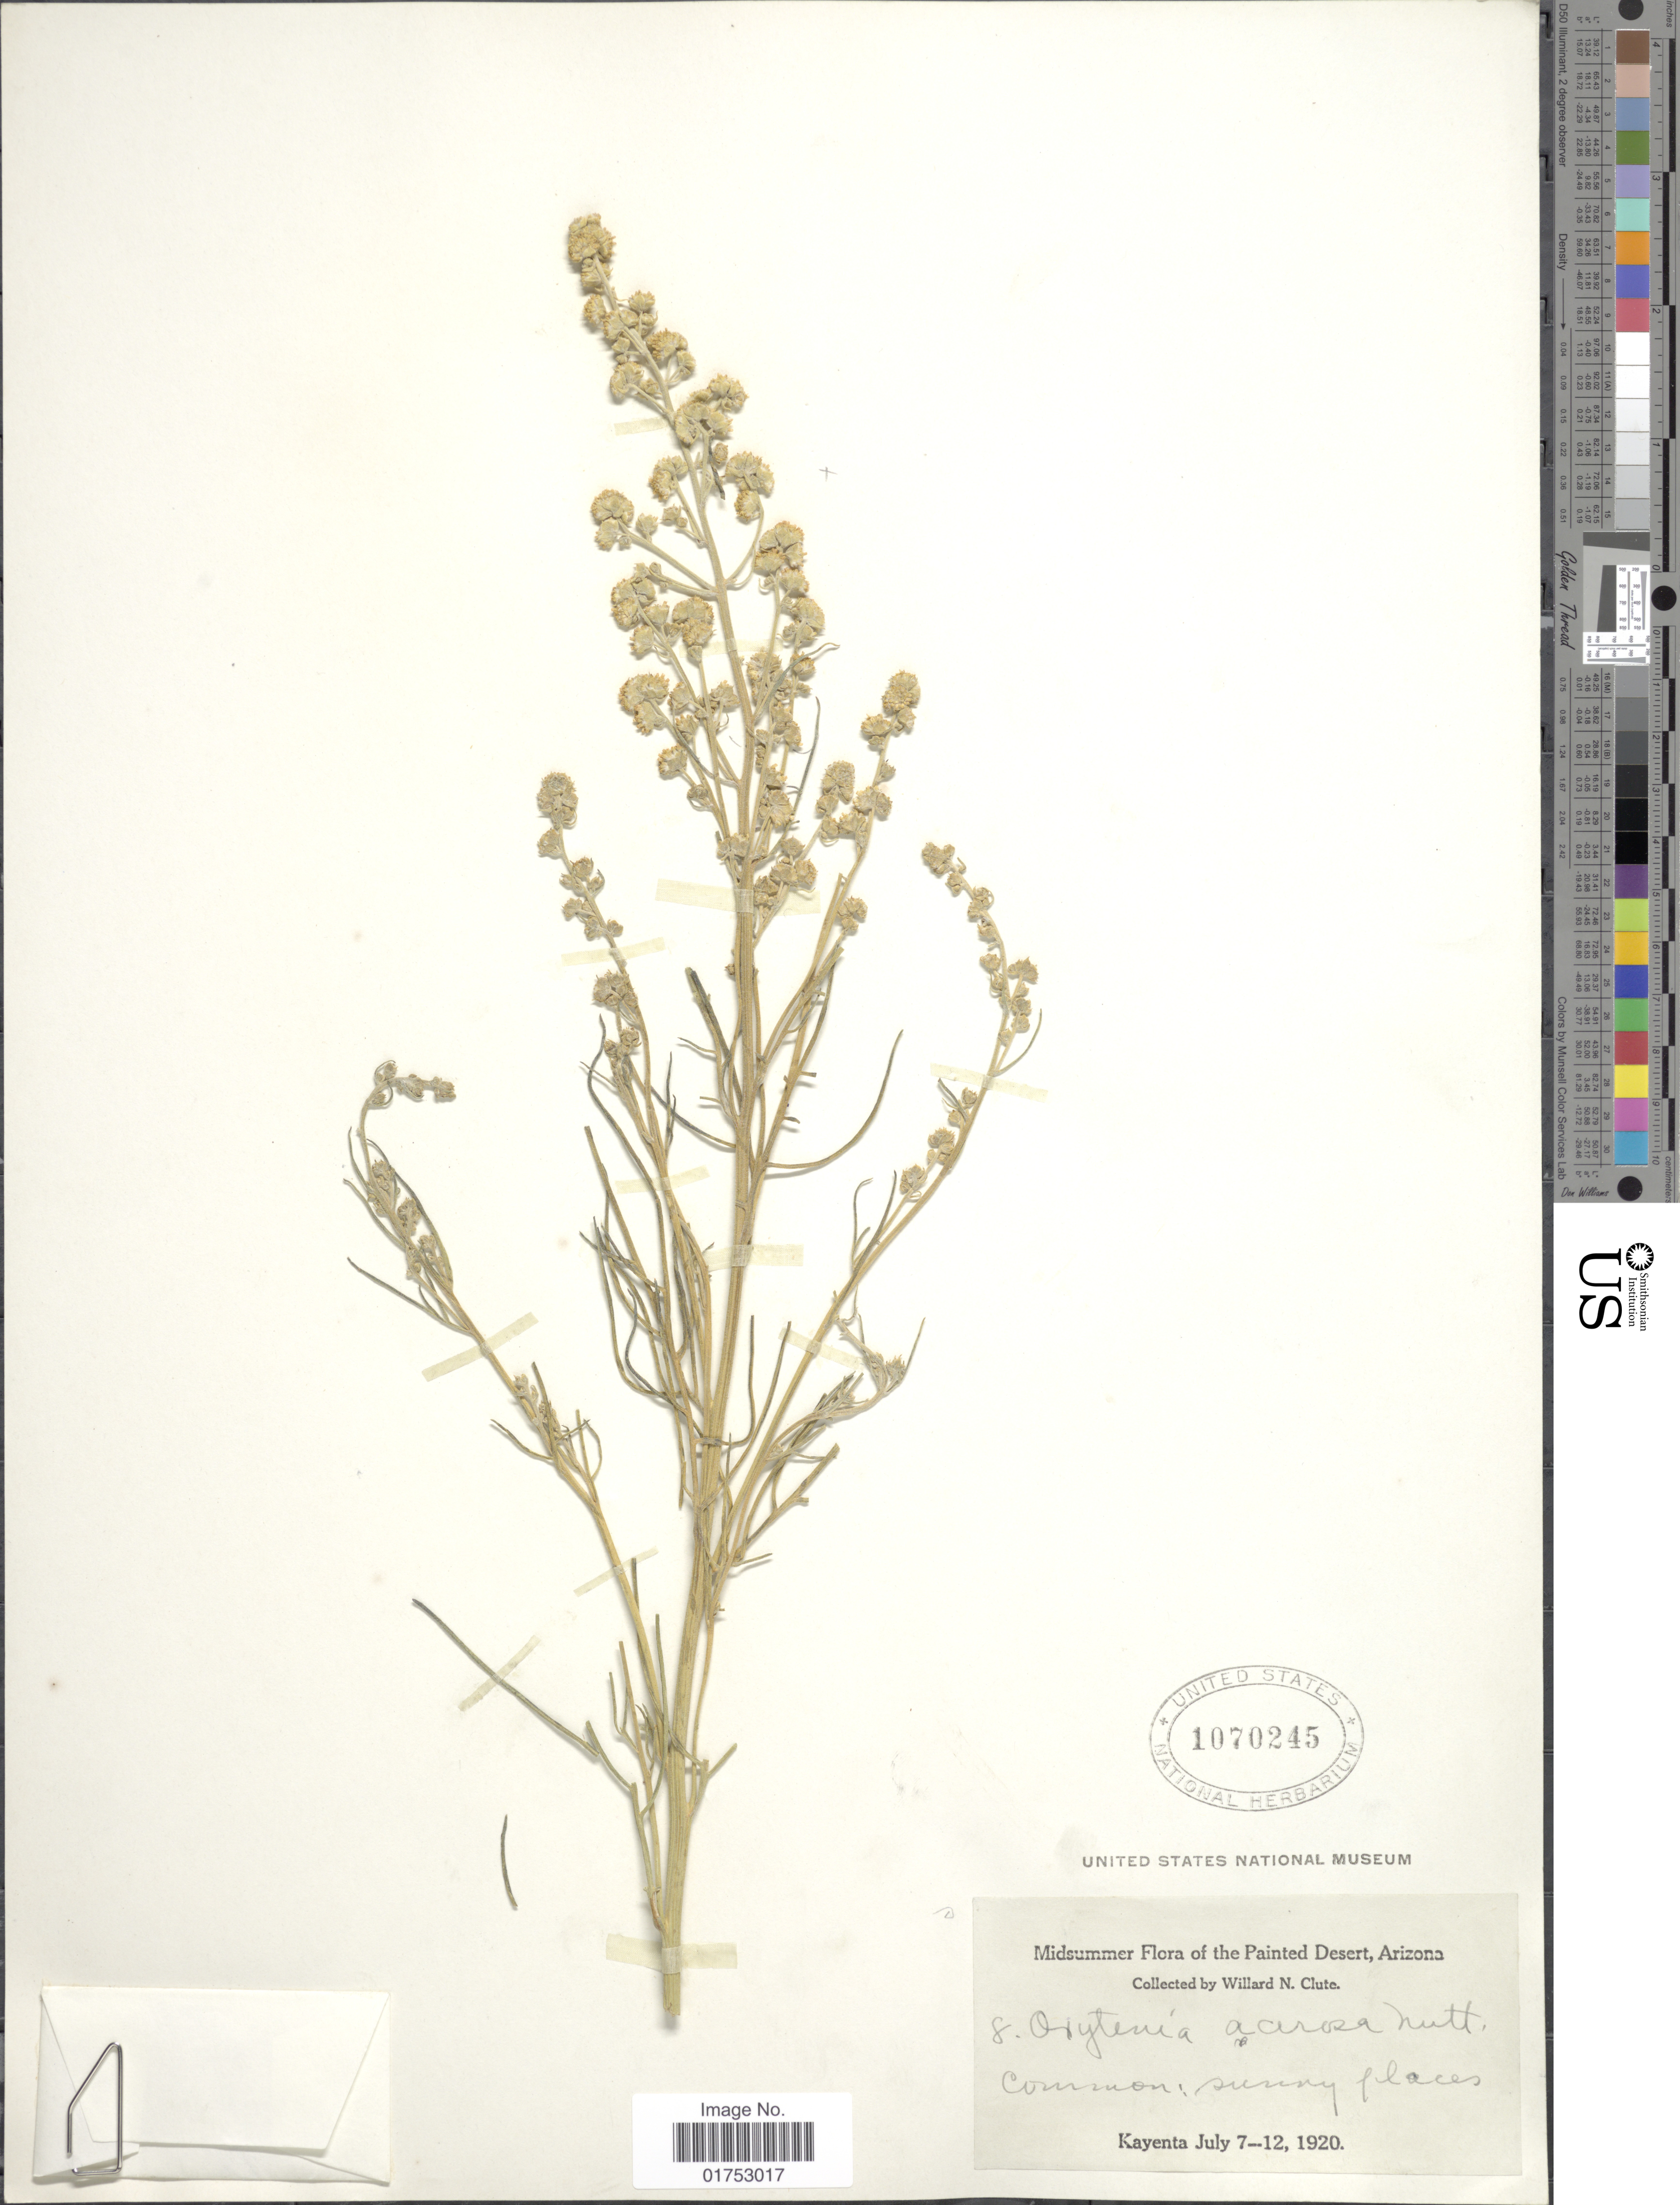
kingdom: Plantae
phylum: Tracheophyta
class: Magnoliopsida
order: Asterales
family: Asteraceae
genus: Oxytenia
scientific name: Oxytenia acerosa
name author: Nutt.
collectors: W. N. Clute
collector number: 8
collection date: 1920-07-07/1920-07-12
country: United States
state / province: Arizona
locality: Painted Desert, Kayenta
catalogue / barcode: US 1070245